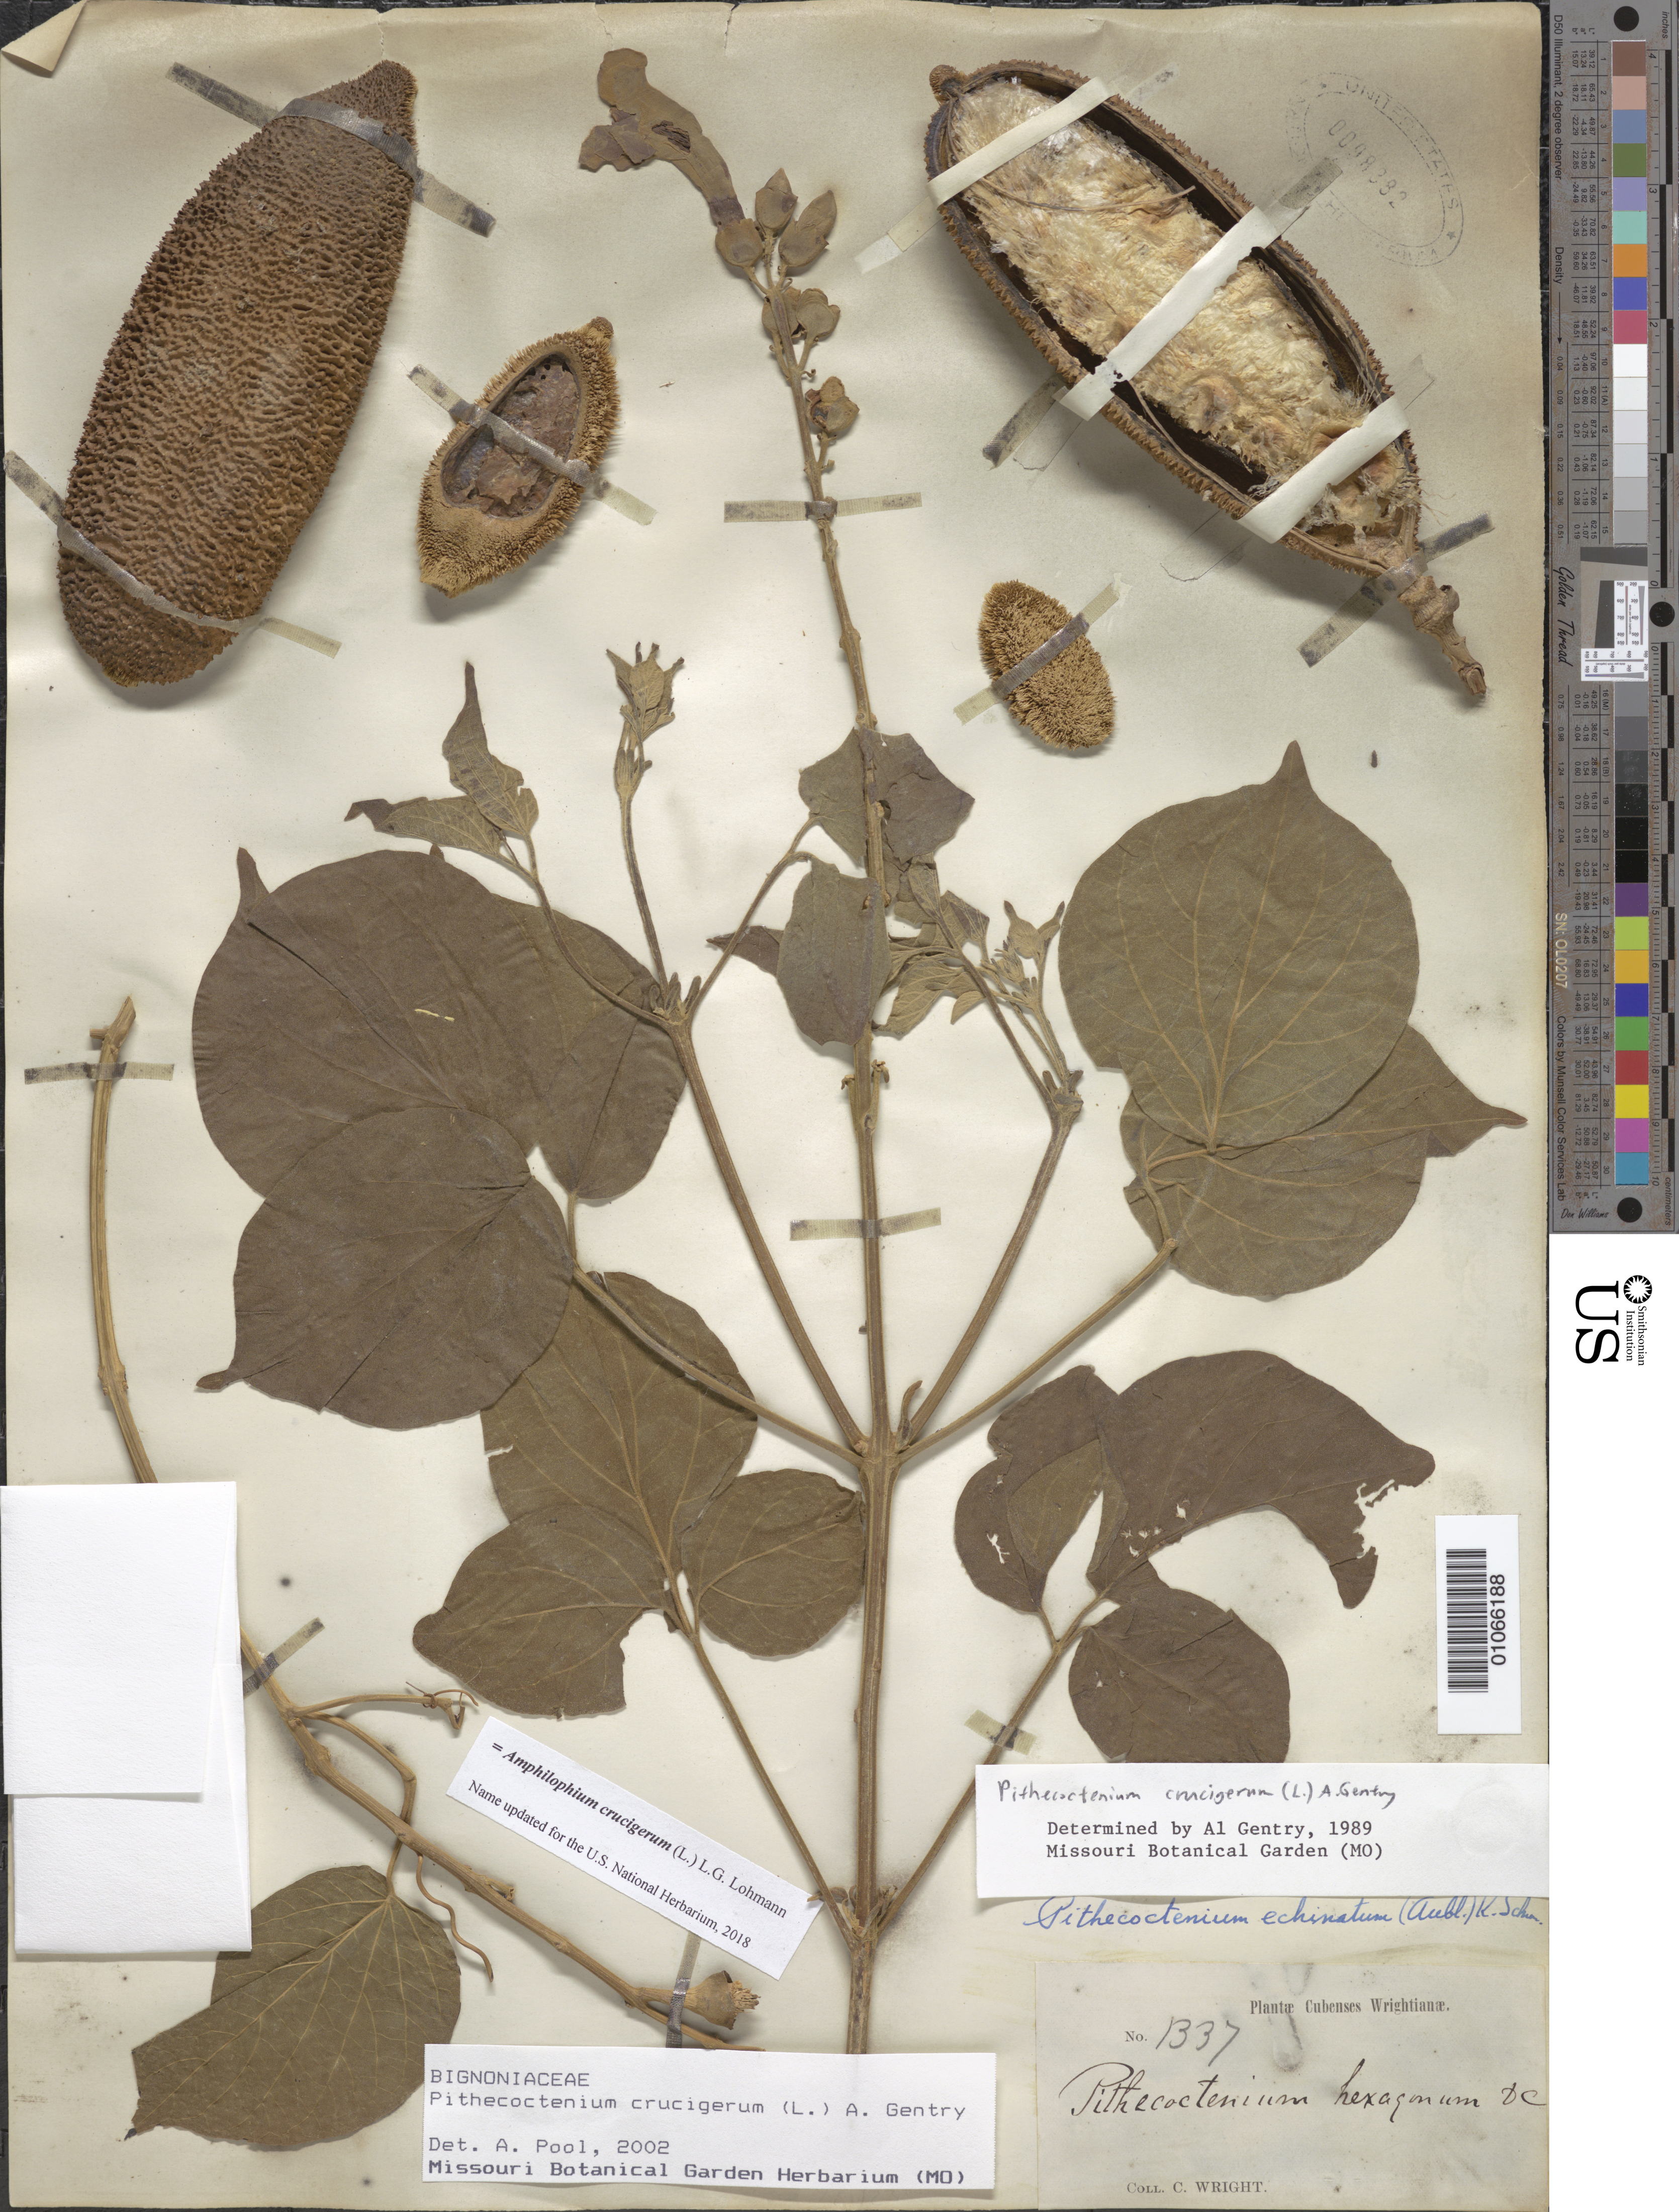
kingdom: Plantae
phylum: Tracheophyta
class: Magnoliopsida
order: Lamiales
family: Bignoniaceae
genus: Amphilophium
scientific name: Amphilophium crucigerum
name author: (L.) L.G. Lohmann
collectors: C. Wright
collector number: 1337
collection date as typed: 1800 to 1899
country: Cuba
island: Cuba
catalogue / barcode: US 98382